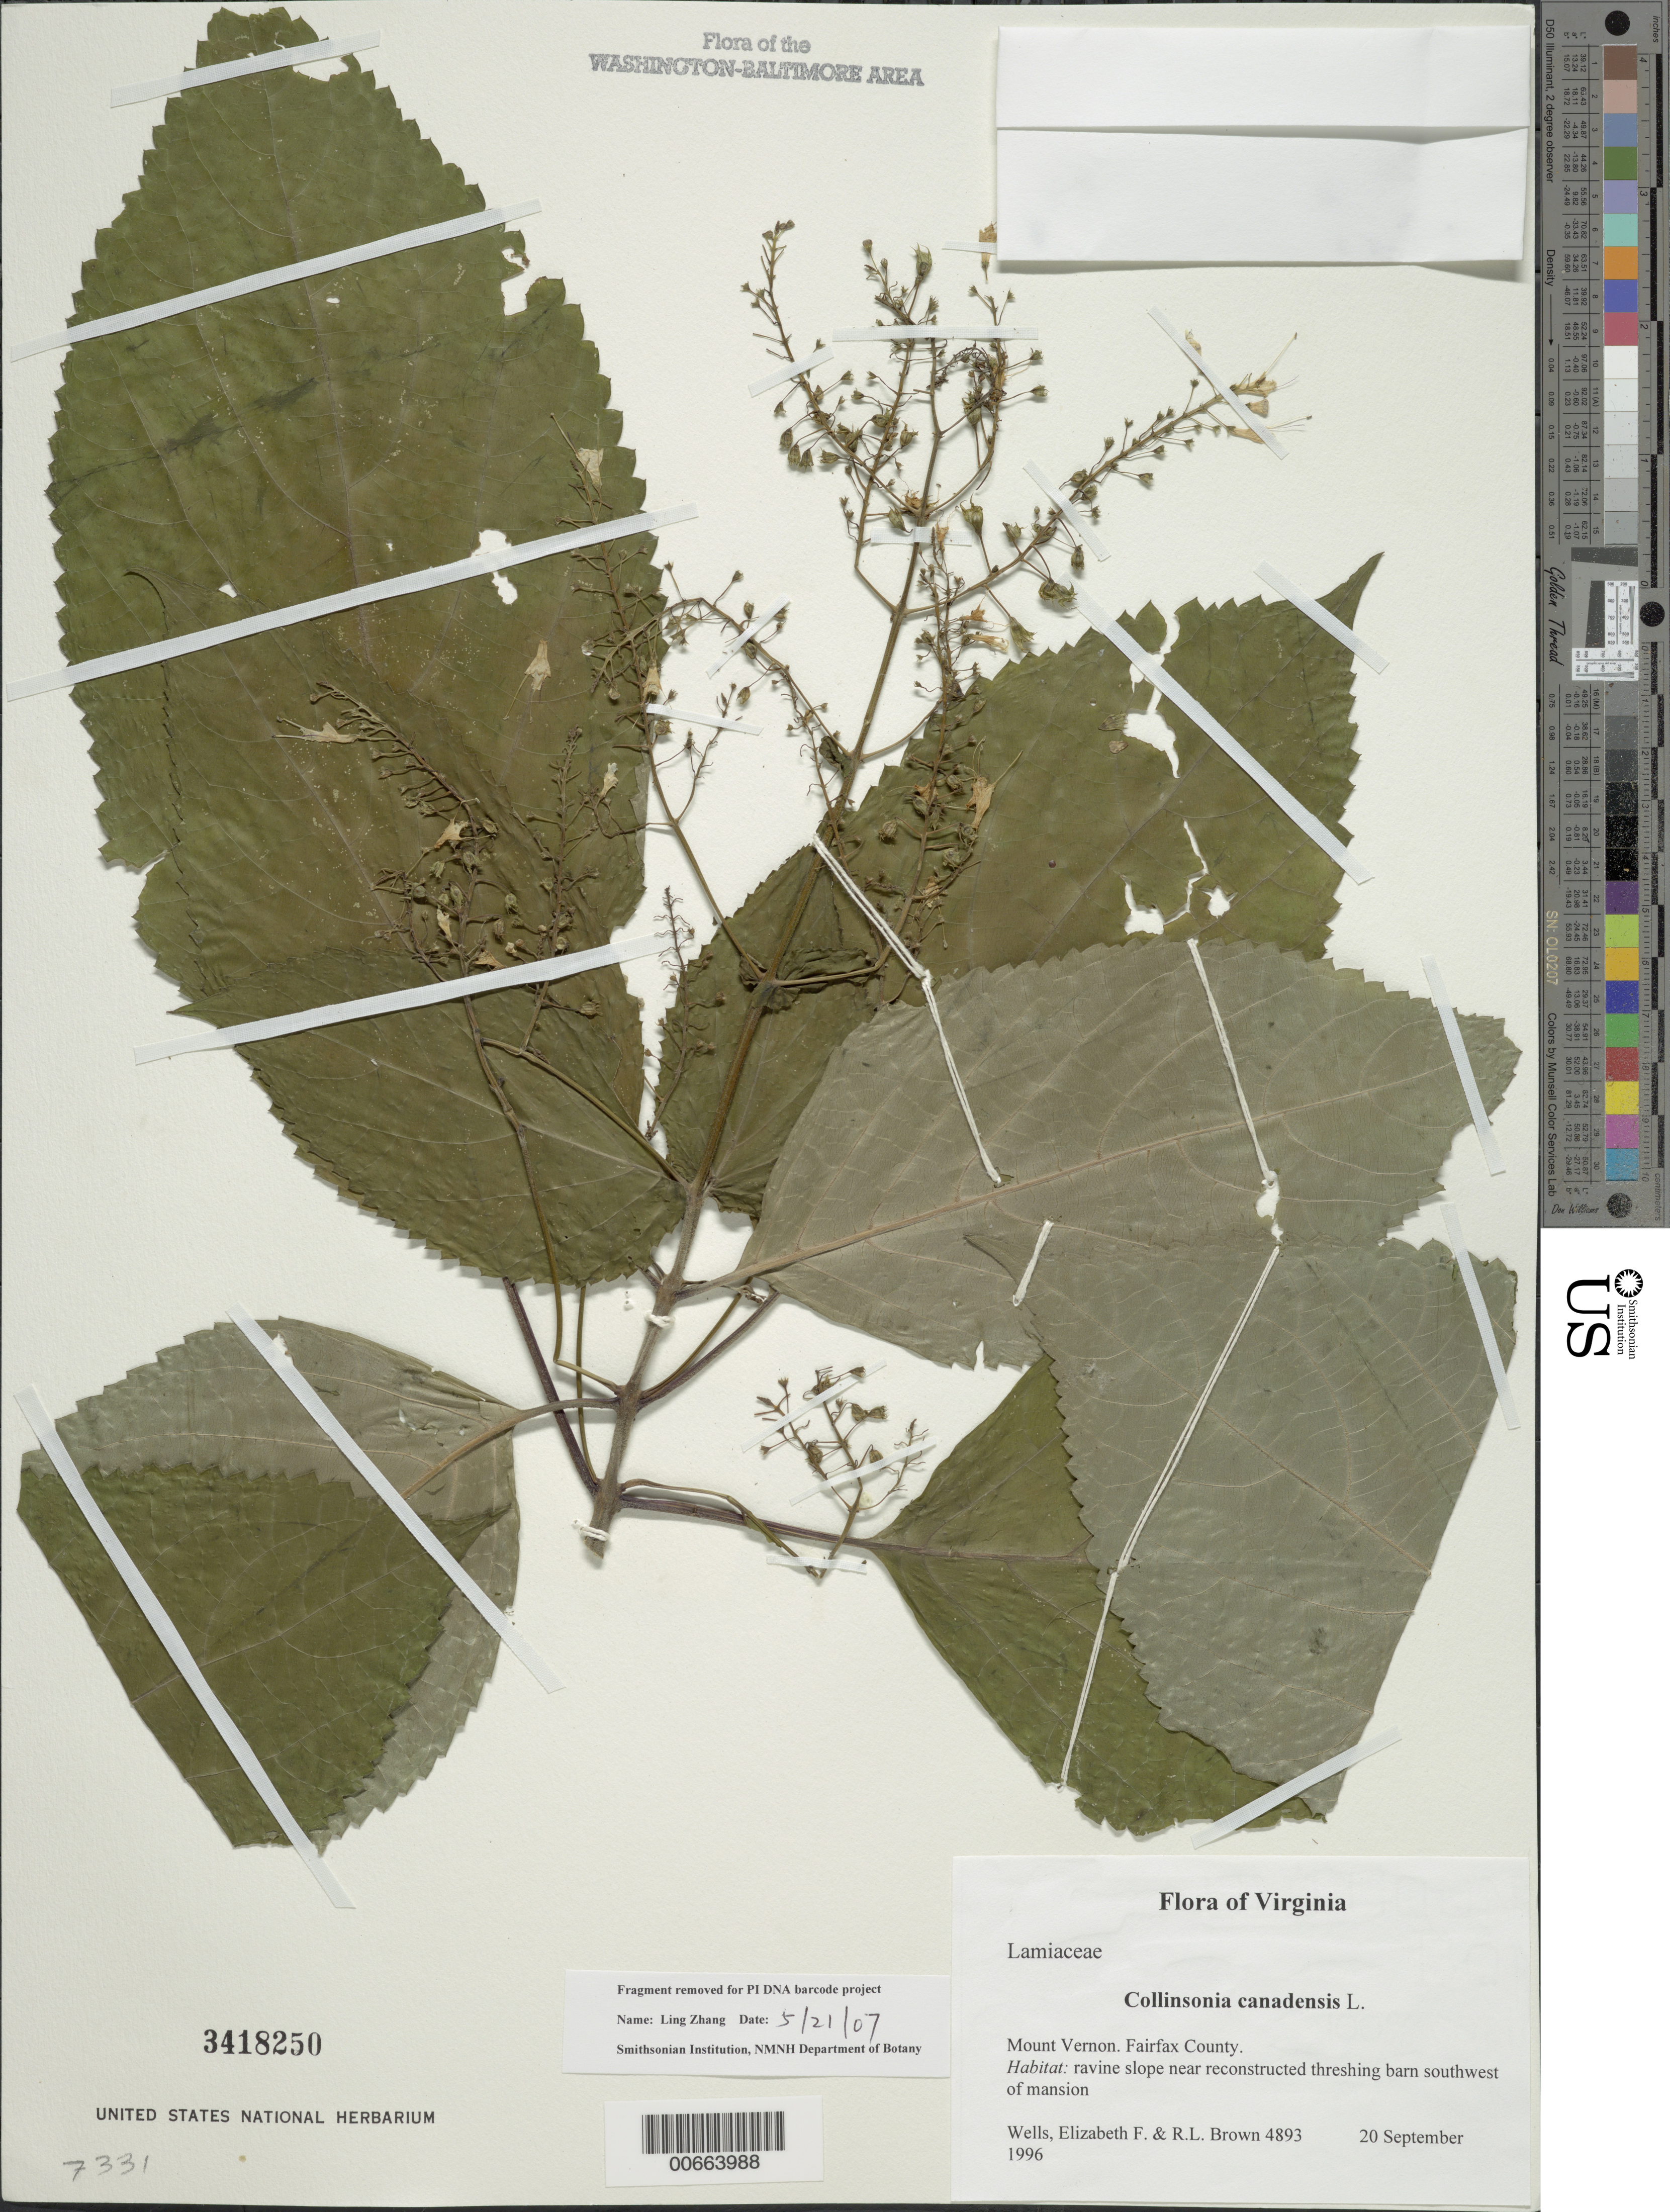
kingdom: Plantae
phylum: Tracheophyta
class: Magnoliopsida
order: Lamiales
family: Lamiaceae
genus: Collinsonia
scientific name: Collinsonia canadensis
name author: L.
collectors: E. F. Wells & R. L. Brown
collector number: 4893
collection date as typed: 20 Sep 1996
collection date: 1996-09-20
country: United States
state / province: Virginia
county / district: Fairfax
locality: Mount Vernon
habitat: ravine slope near reconstructed threshing barn southwest of mansion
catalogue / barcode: US 3418250